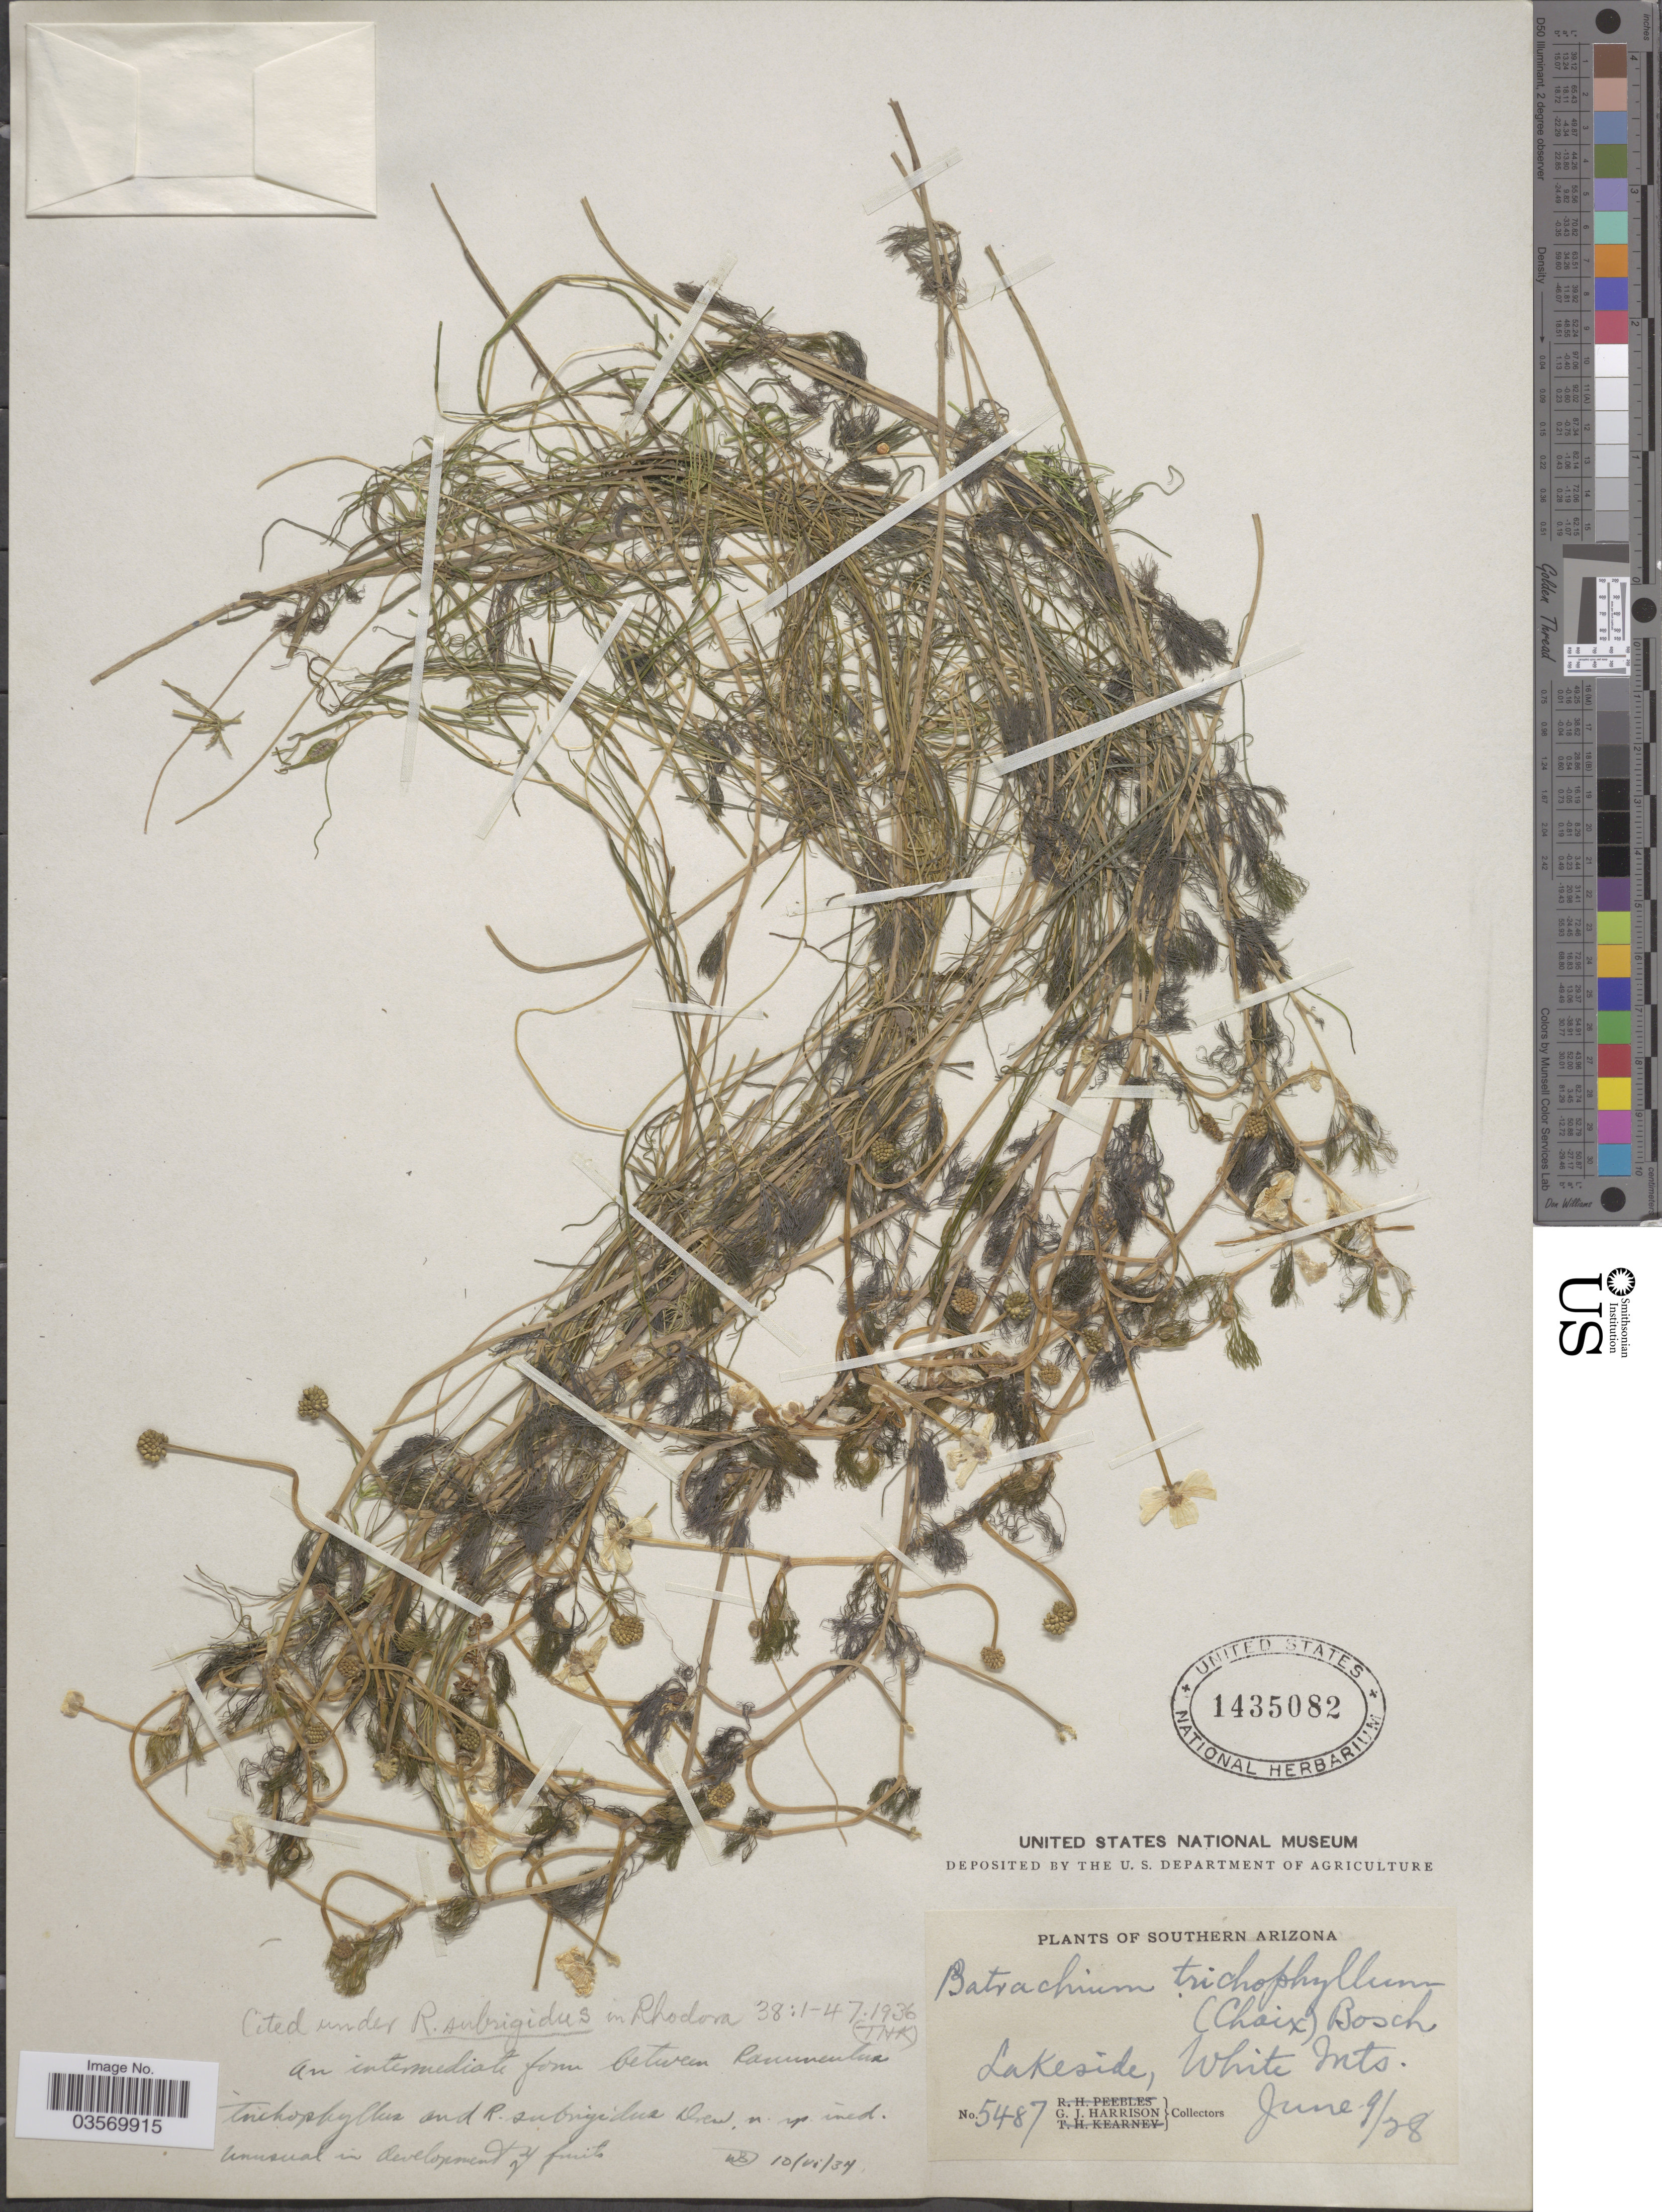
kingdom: Plantae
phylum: Tracheophyta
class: Magnoliopsida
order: Ranunculales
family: Ranunculaceae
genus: Ranunculus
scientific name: Ranunculus subrigidus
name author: W.B. Drew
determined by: Strong, Mark T., (BOT), Smithsonian Institution - National Museum of Natural History (UNITED STATES)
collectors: G. J. Harrison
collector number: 5487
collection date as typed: Transcribed d/m/y: 9/6/28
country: United States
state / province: Arizona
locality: Southern Arizona. Lakeside, White Mts.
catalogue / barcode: US 1435082